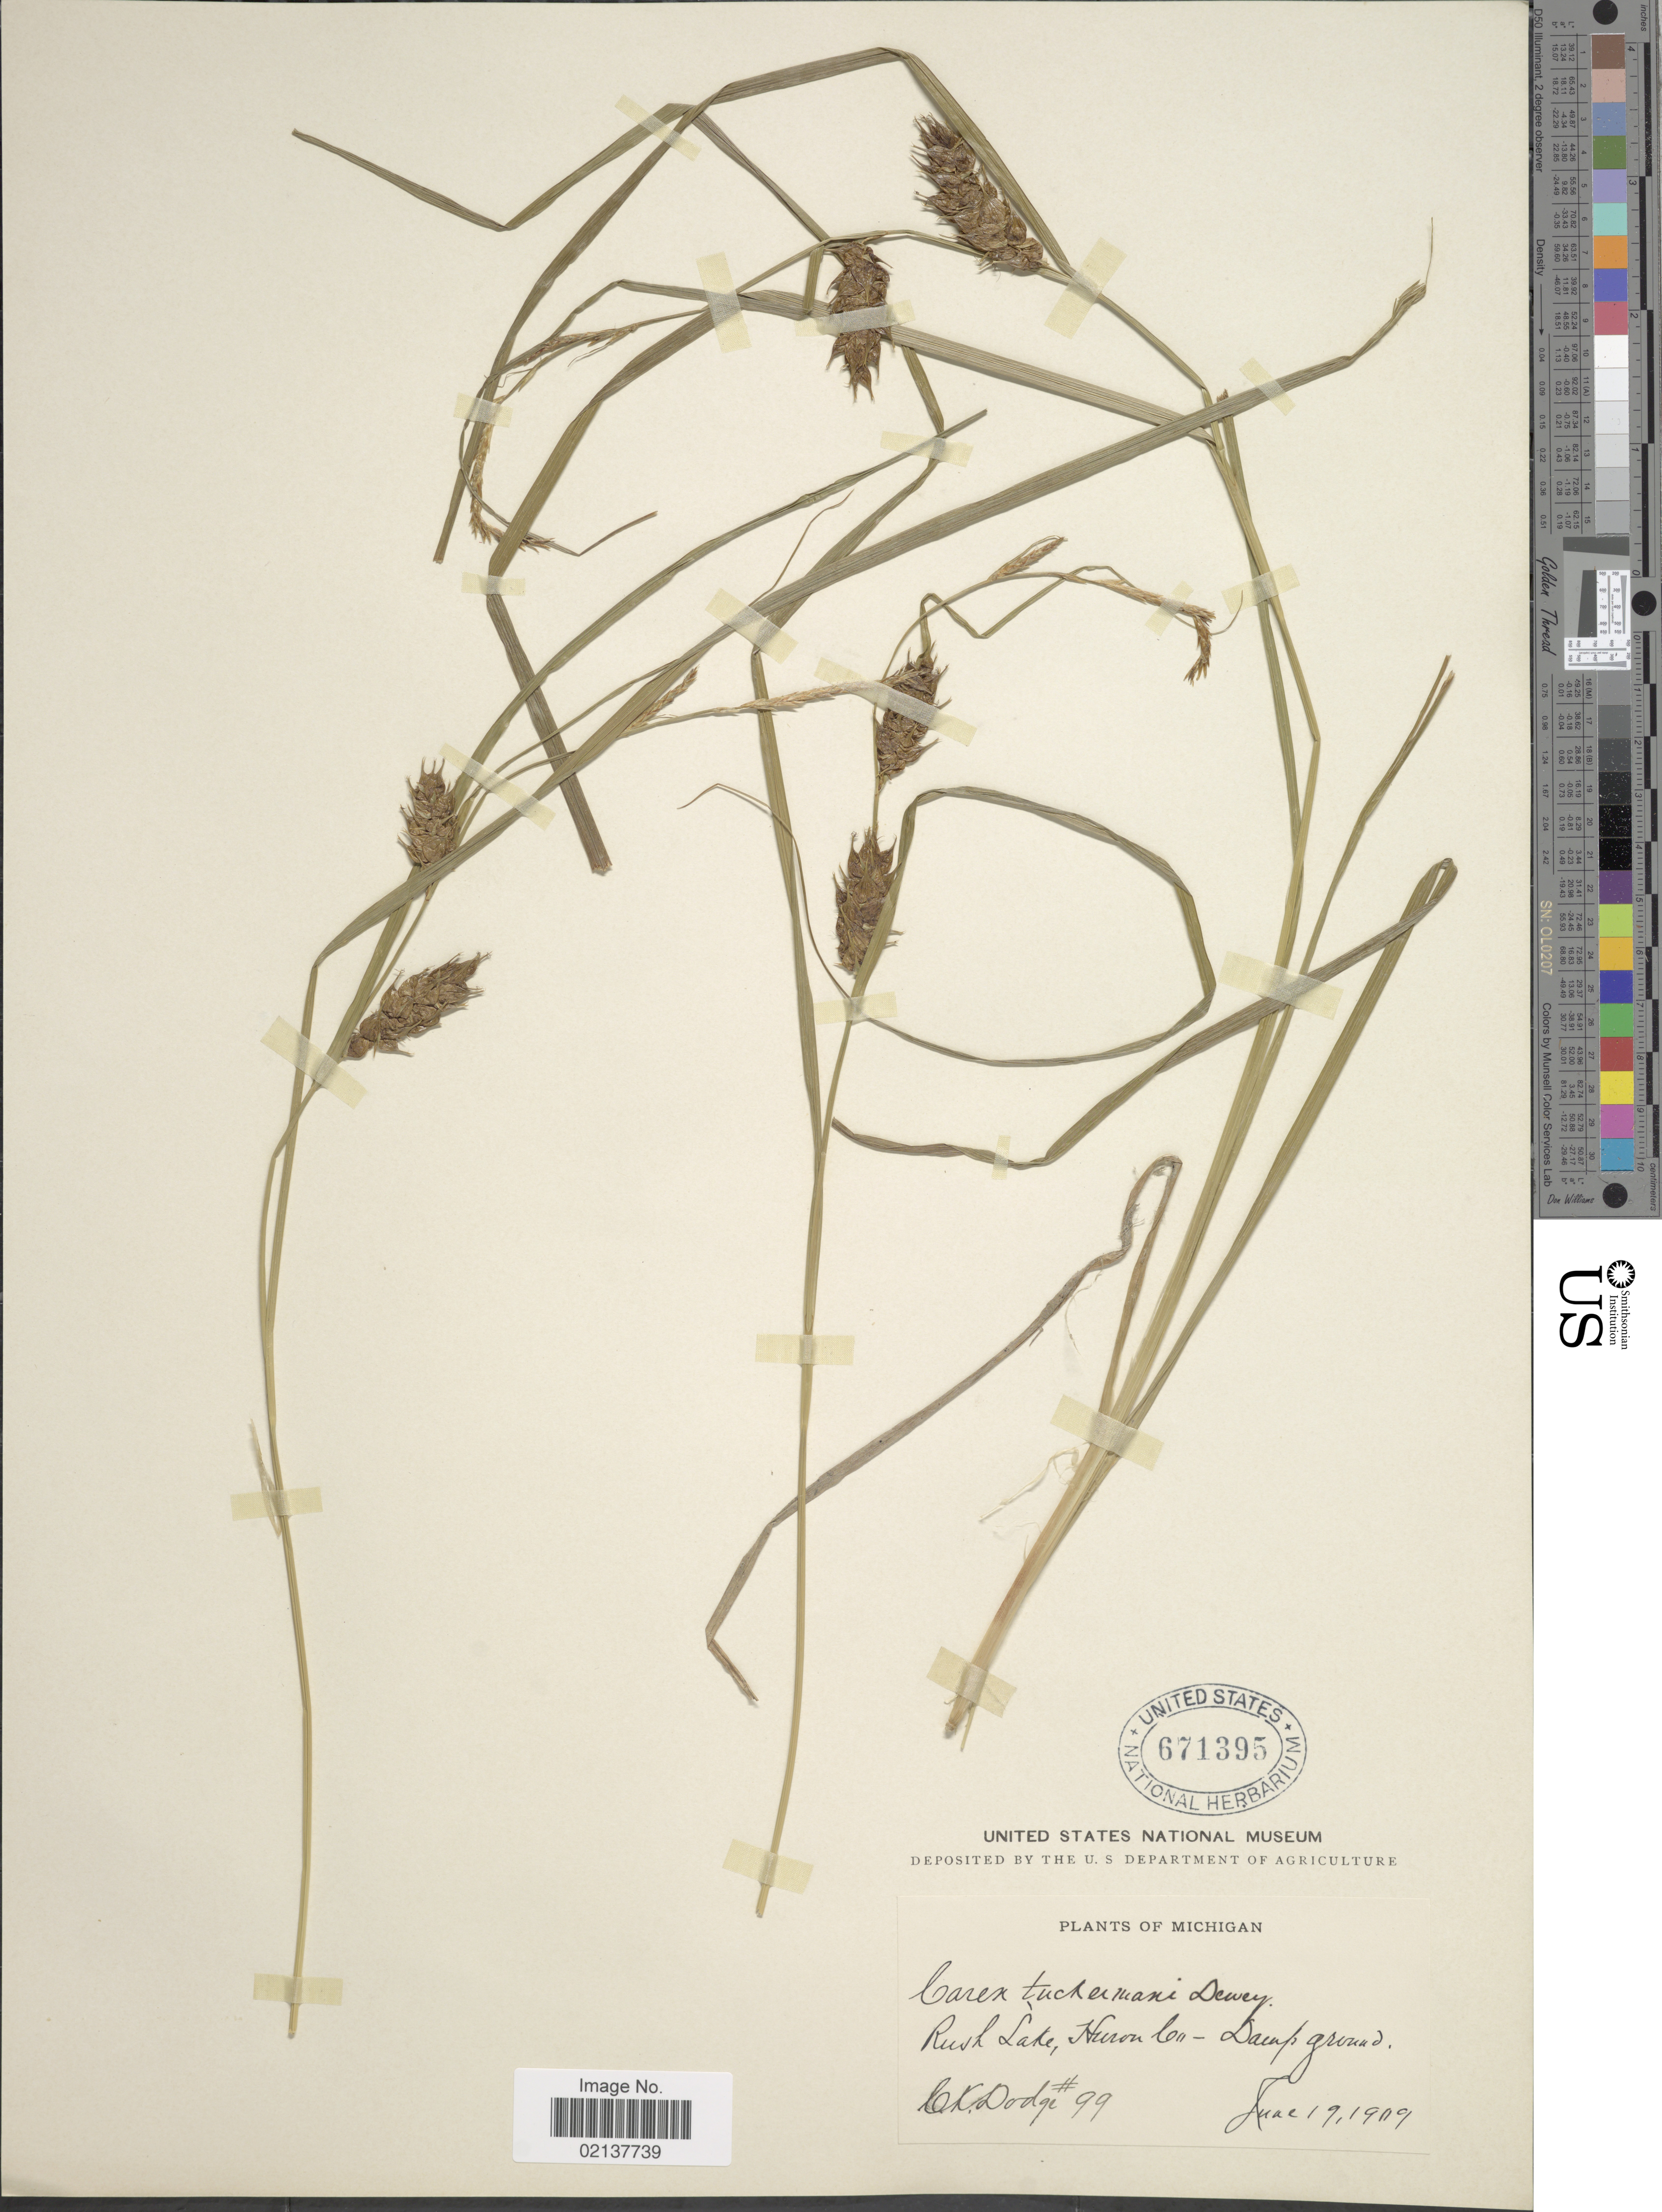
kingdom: Plantae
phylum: Tracheophyta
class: Liliopsida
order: Poales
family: Cyperaceae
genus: Carex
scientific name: Carex tuckermanii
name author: Boott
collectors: C. Dodge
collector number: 99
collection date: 1909-06-19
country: United States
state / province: Michigan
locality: Rush Lake, Huron Co - Damp ground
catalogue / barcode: US 671395